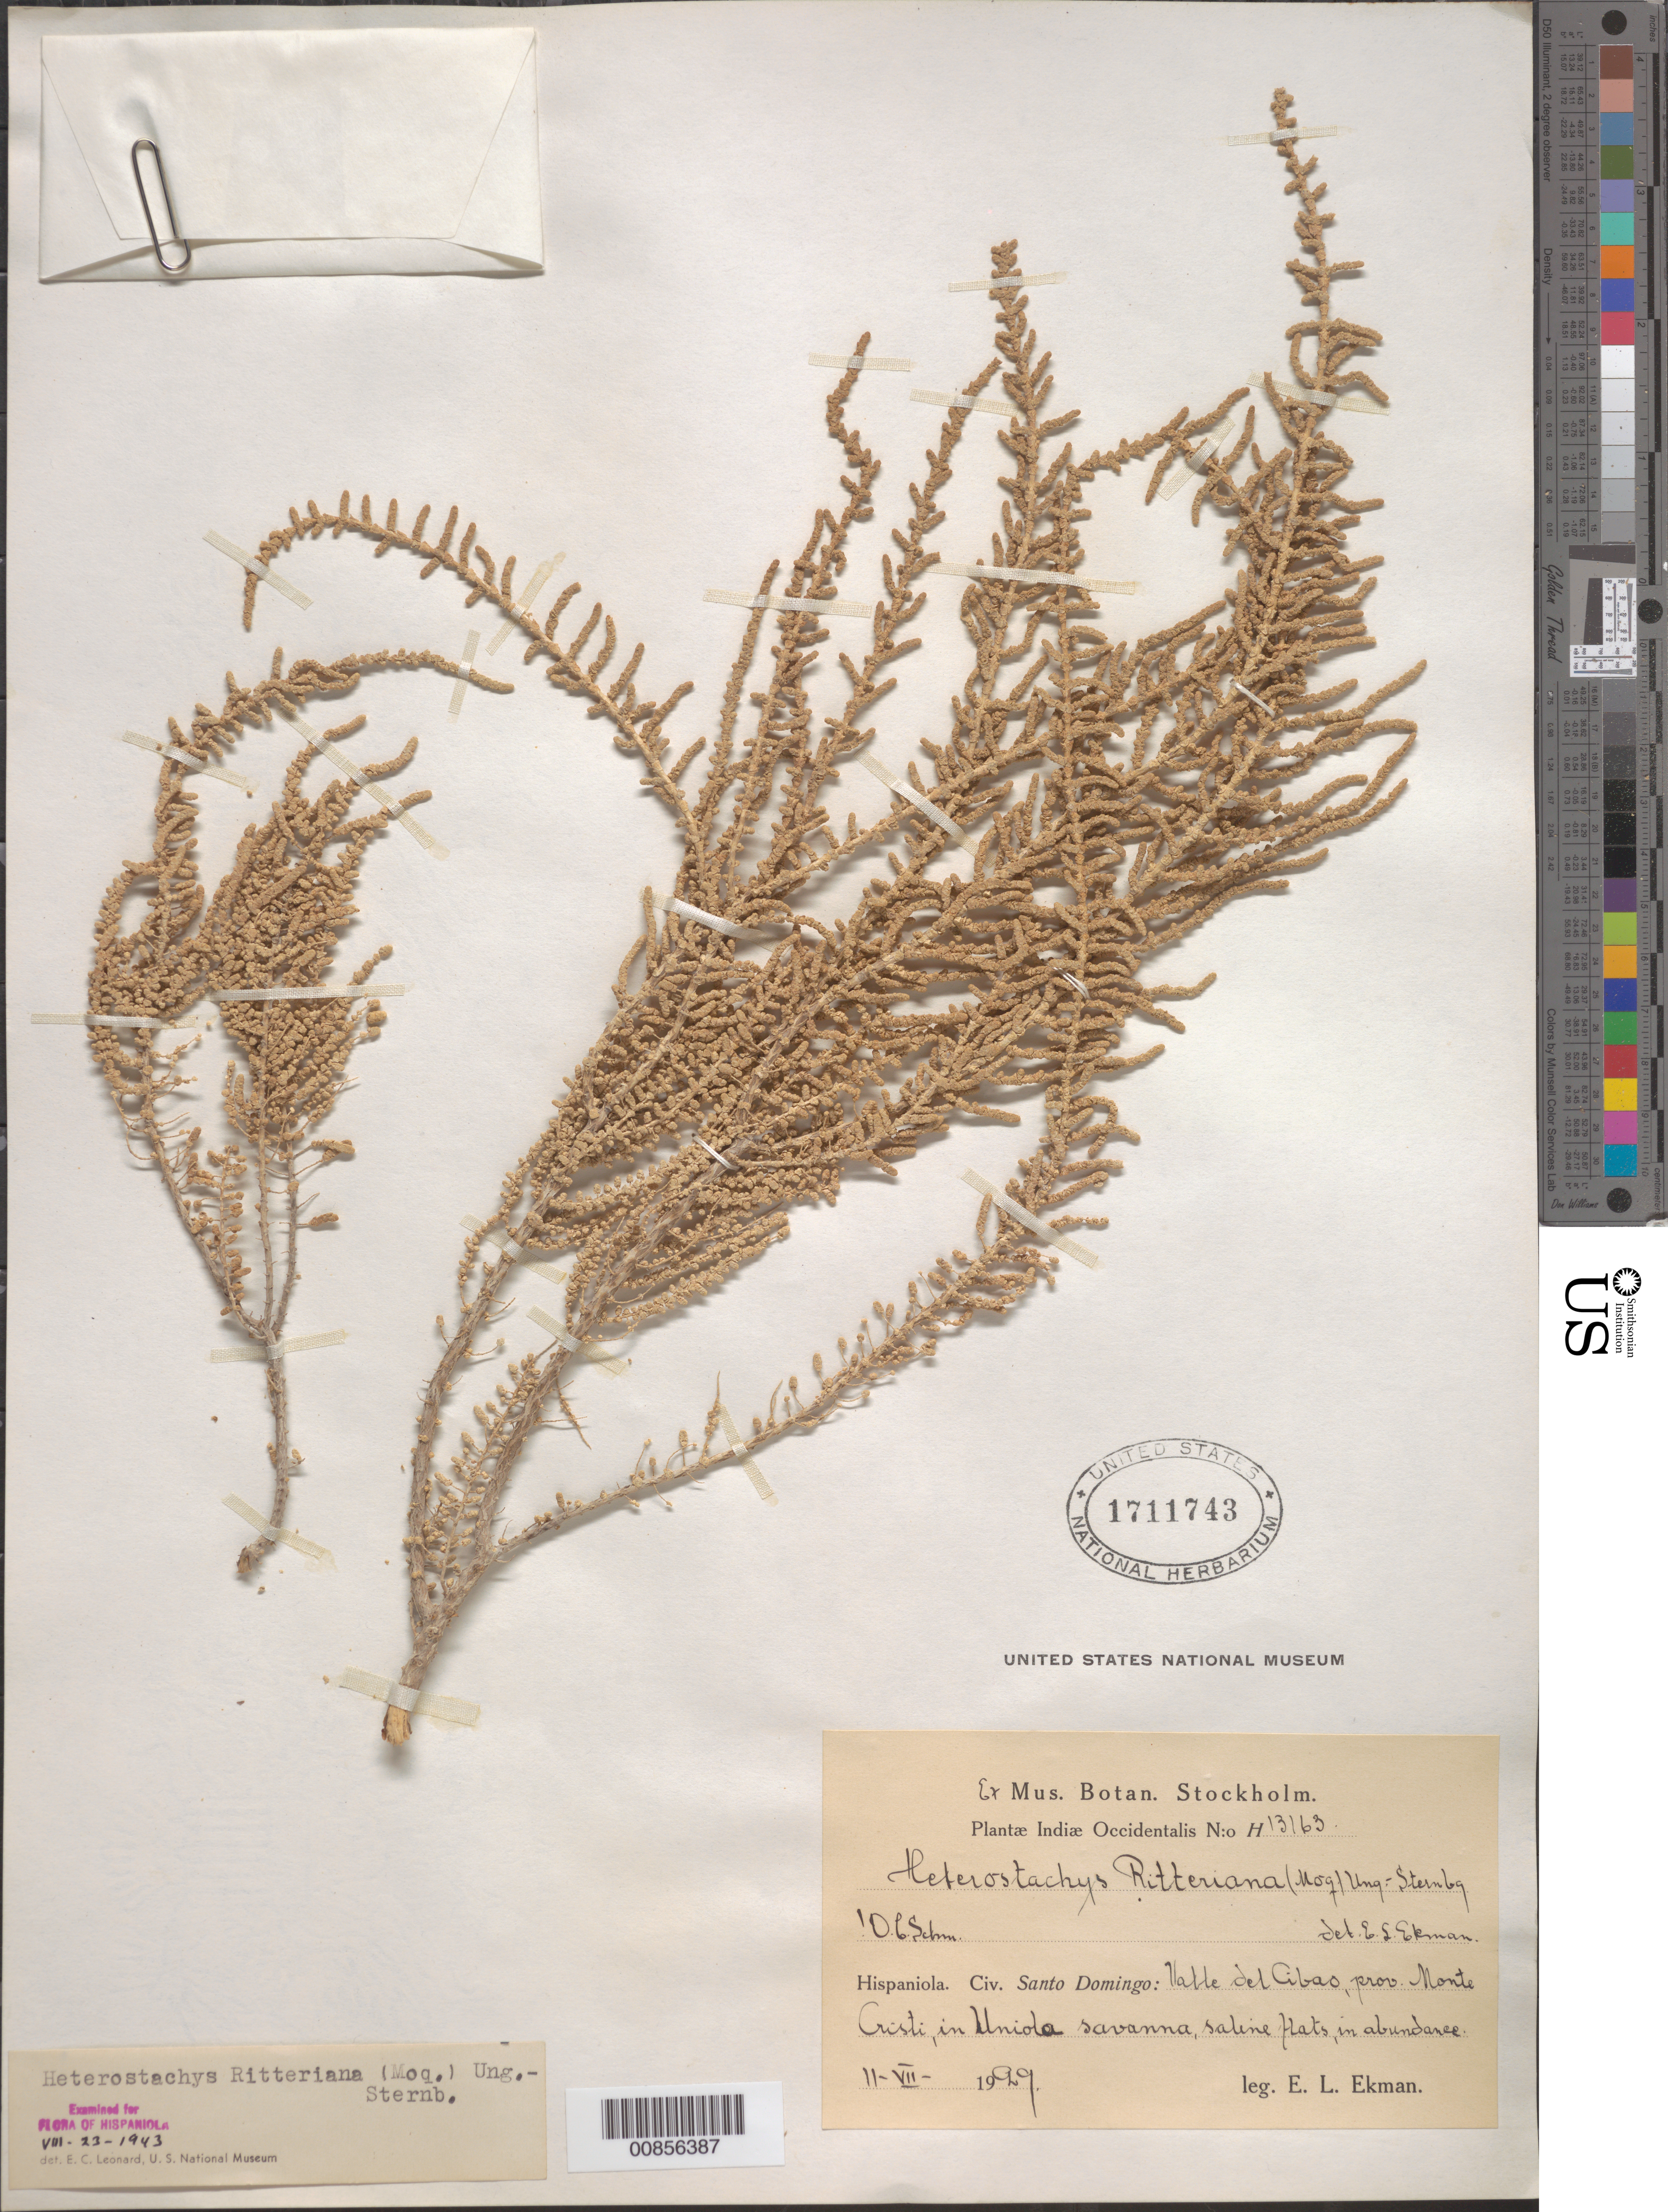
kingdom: Plantae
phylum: Tracheophyta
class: Magnoliopsida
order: Caryophyllales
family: Amaranthaceae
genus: Heterostachys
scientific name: Heterostachys ritteriana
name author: (Moq.) Ung.-Sternb.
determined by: Leonard, Emery C., (US)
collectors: E. L. Ekman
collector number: H 13163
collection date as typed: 02 Jul 1929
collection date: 1929-07-02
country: Dominican Republic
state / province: Monte Cristi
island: Hispaniola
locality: Valle del Cibao.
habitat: In Uniola savanna; saline flats.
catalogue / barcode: US 1711743